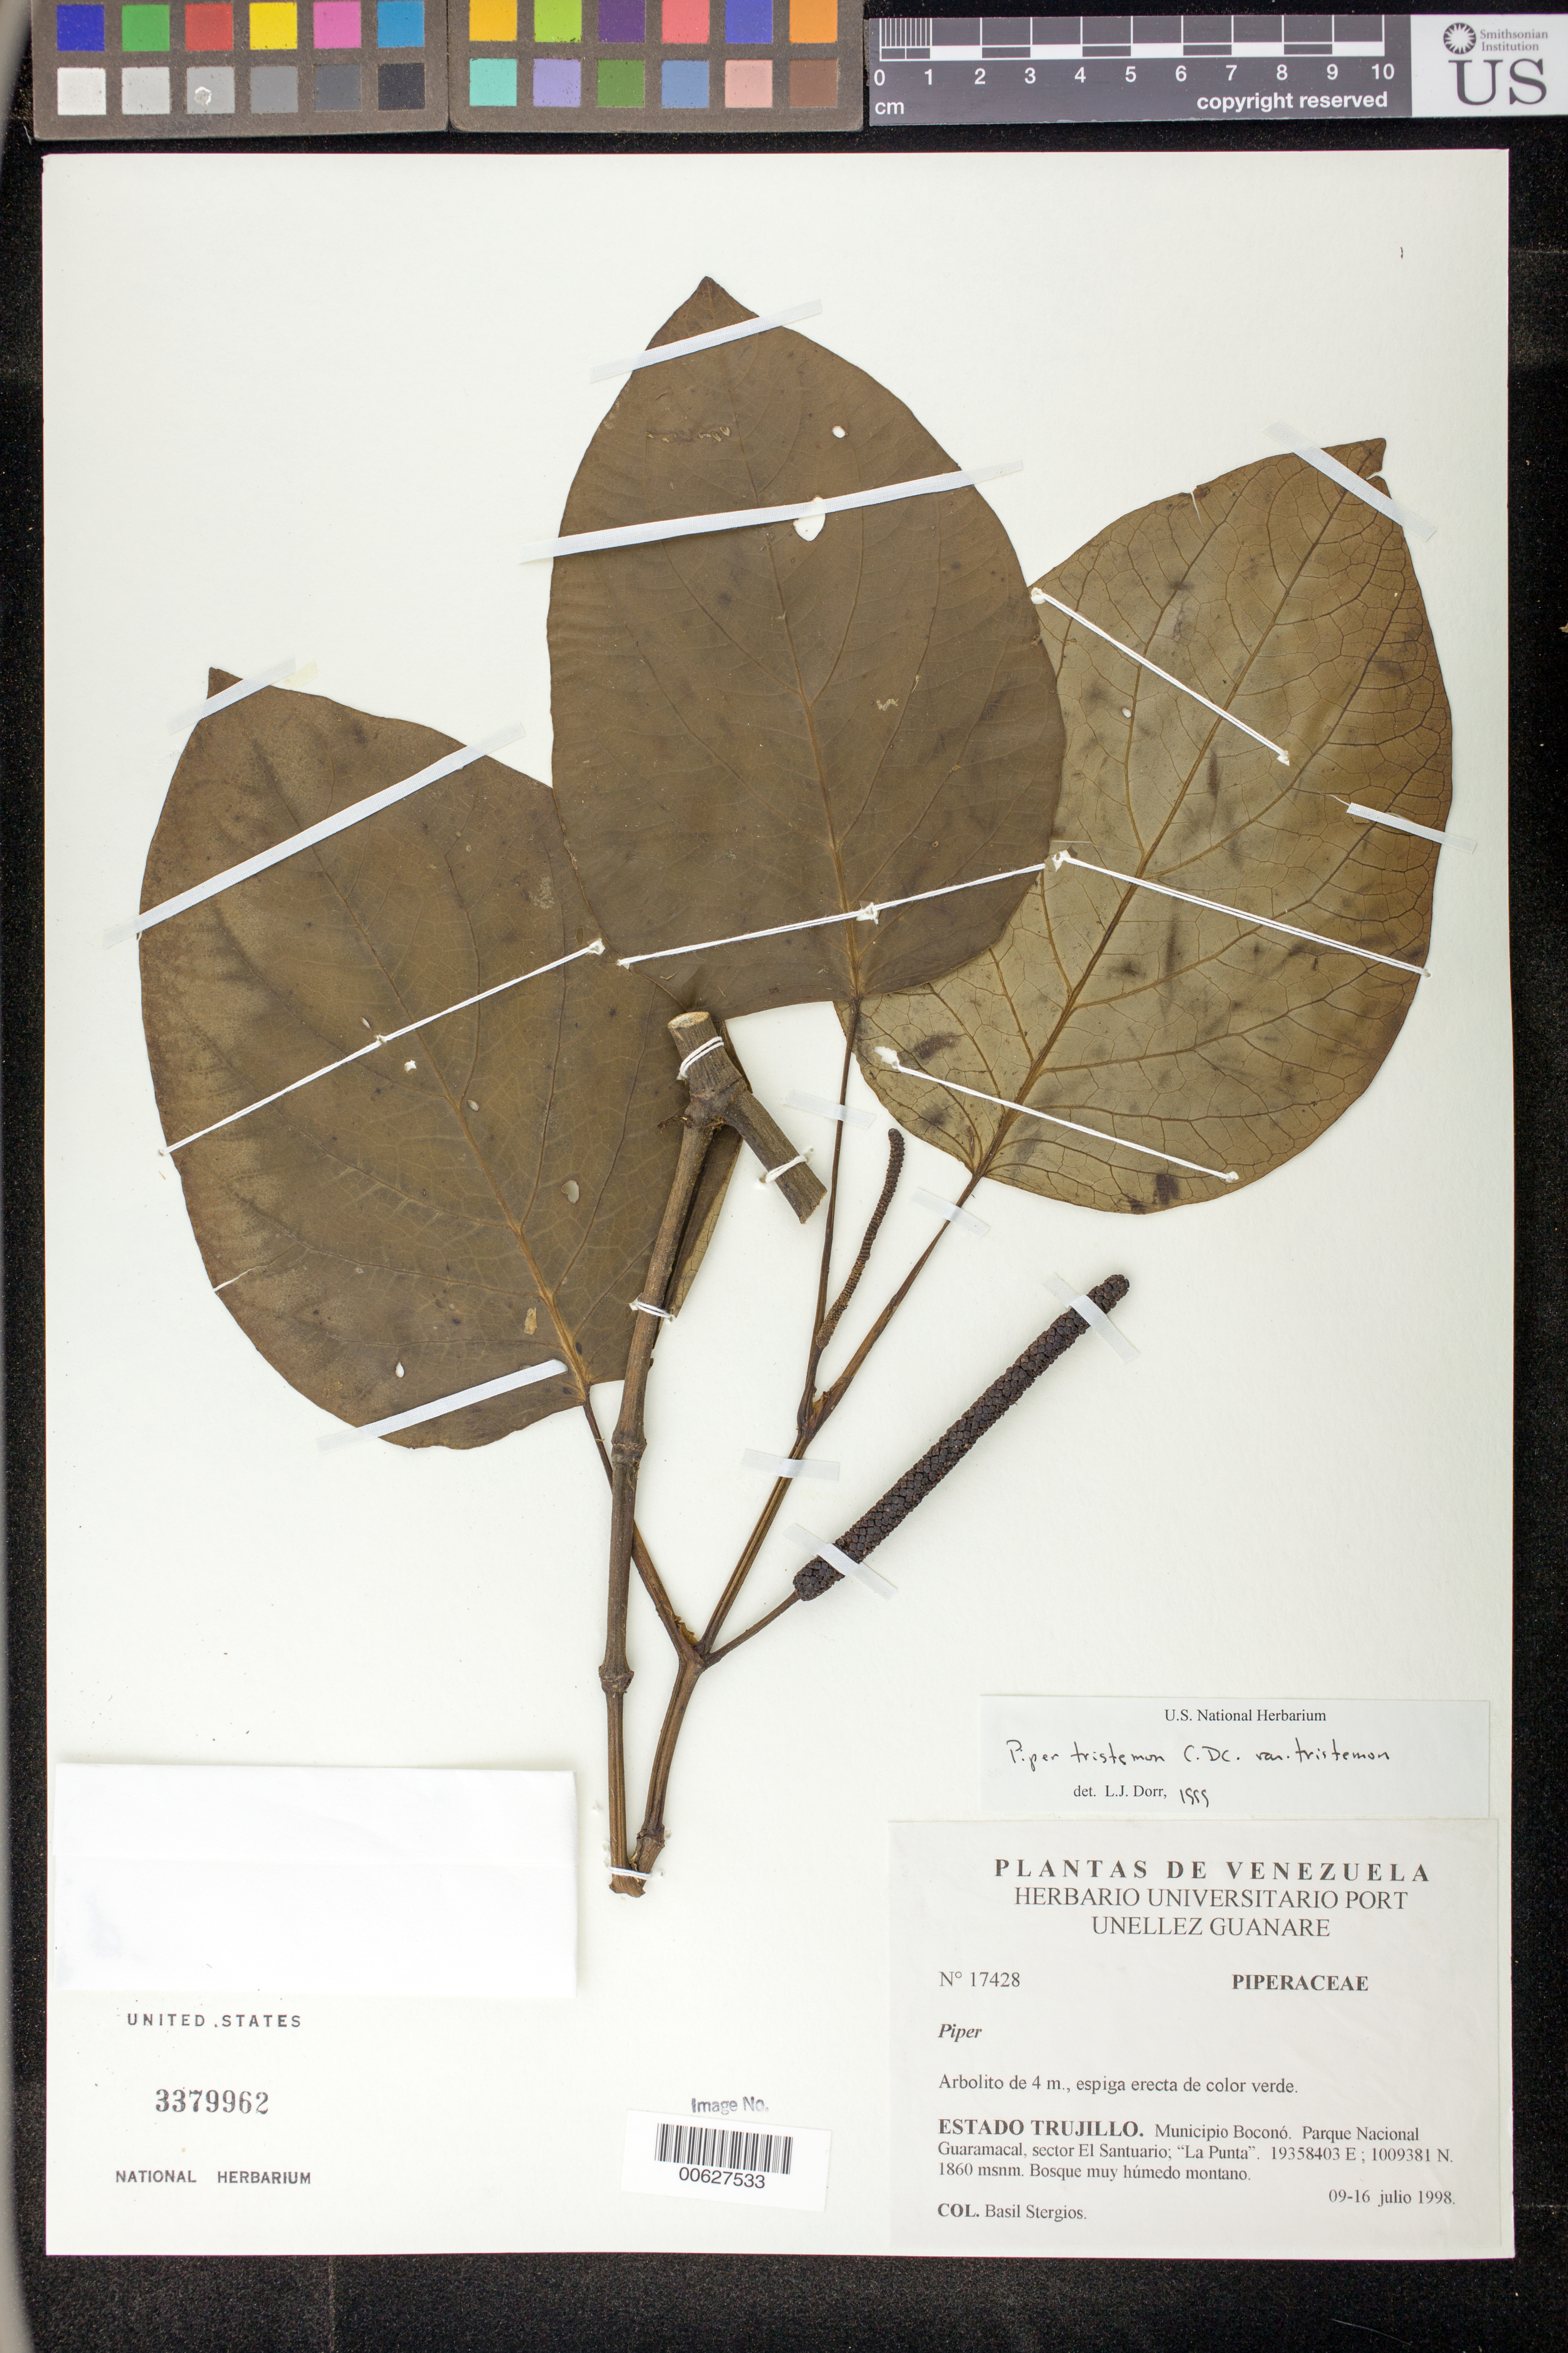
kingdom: Plantae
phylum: Tracheophyta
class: Magnoliopsida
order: Piperales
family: Piperaceae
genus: Piper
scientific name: Piper tristemon var. tristemon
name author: C. DC.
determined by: Dorr, L. J., (BOT), Smithsonian Institution - National Museum of Natural History (UNITED STATES)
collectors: B. G. Stergios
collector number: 17428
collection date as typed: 09 Jul 1998 to 16 Jul 1998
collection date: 1998-07-09/1998-07-16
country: Venezuela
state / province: Trujillo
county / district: Boconó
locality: Parque Nacional Guaramacal, sector El Santuario, La Punta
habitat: Bosque muy húmedo montano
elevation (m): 1860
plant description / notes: NY, PORT, US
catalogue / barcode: US 3379962